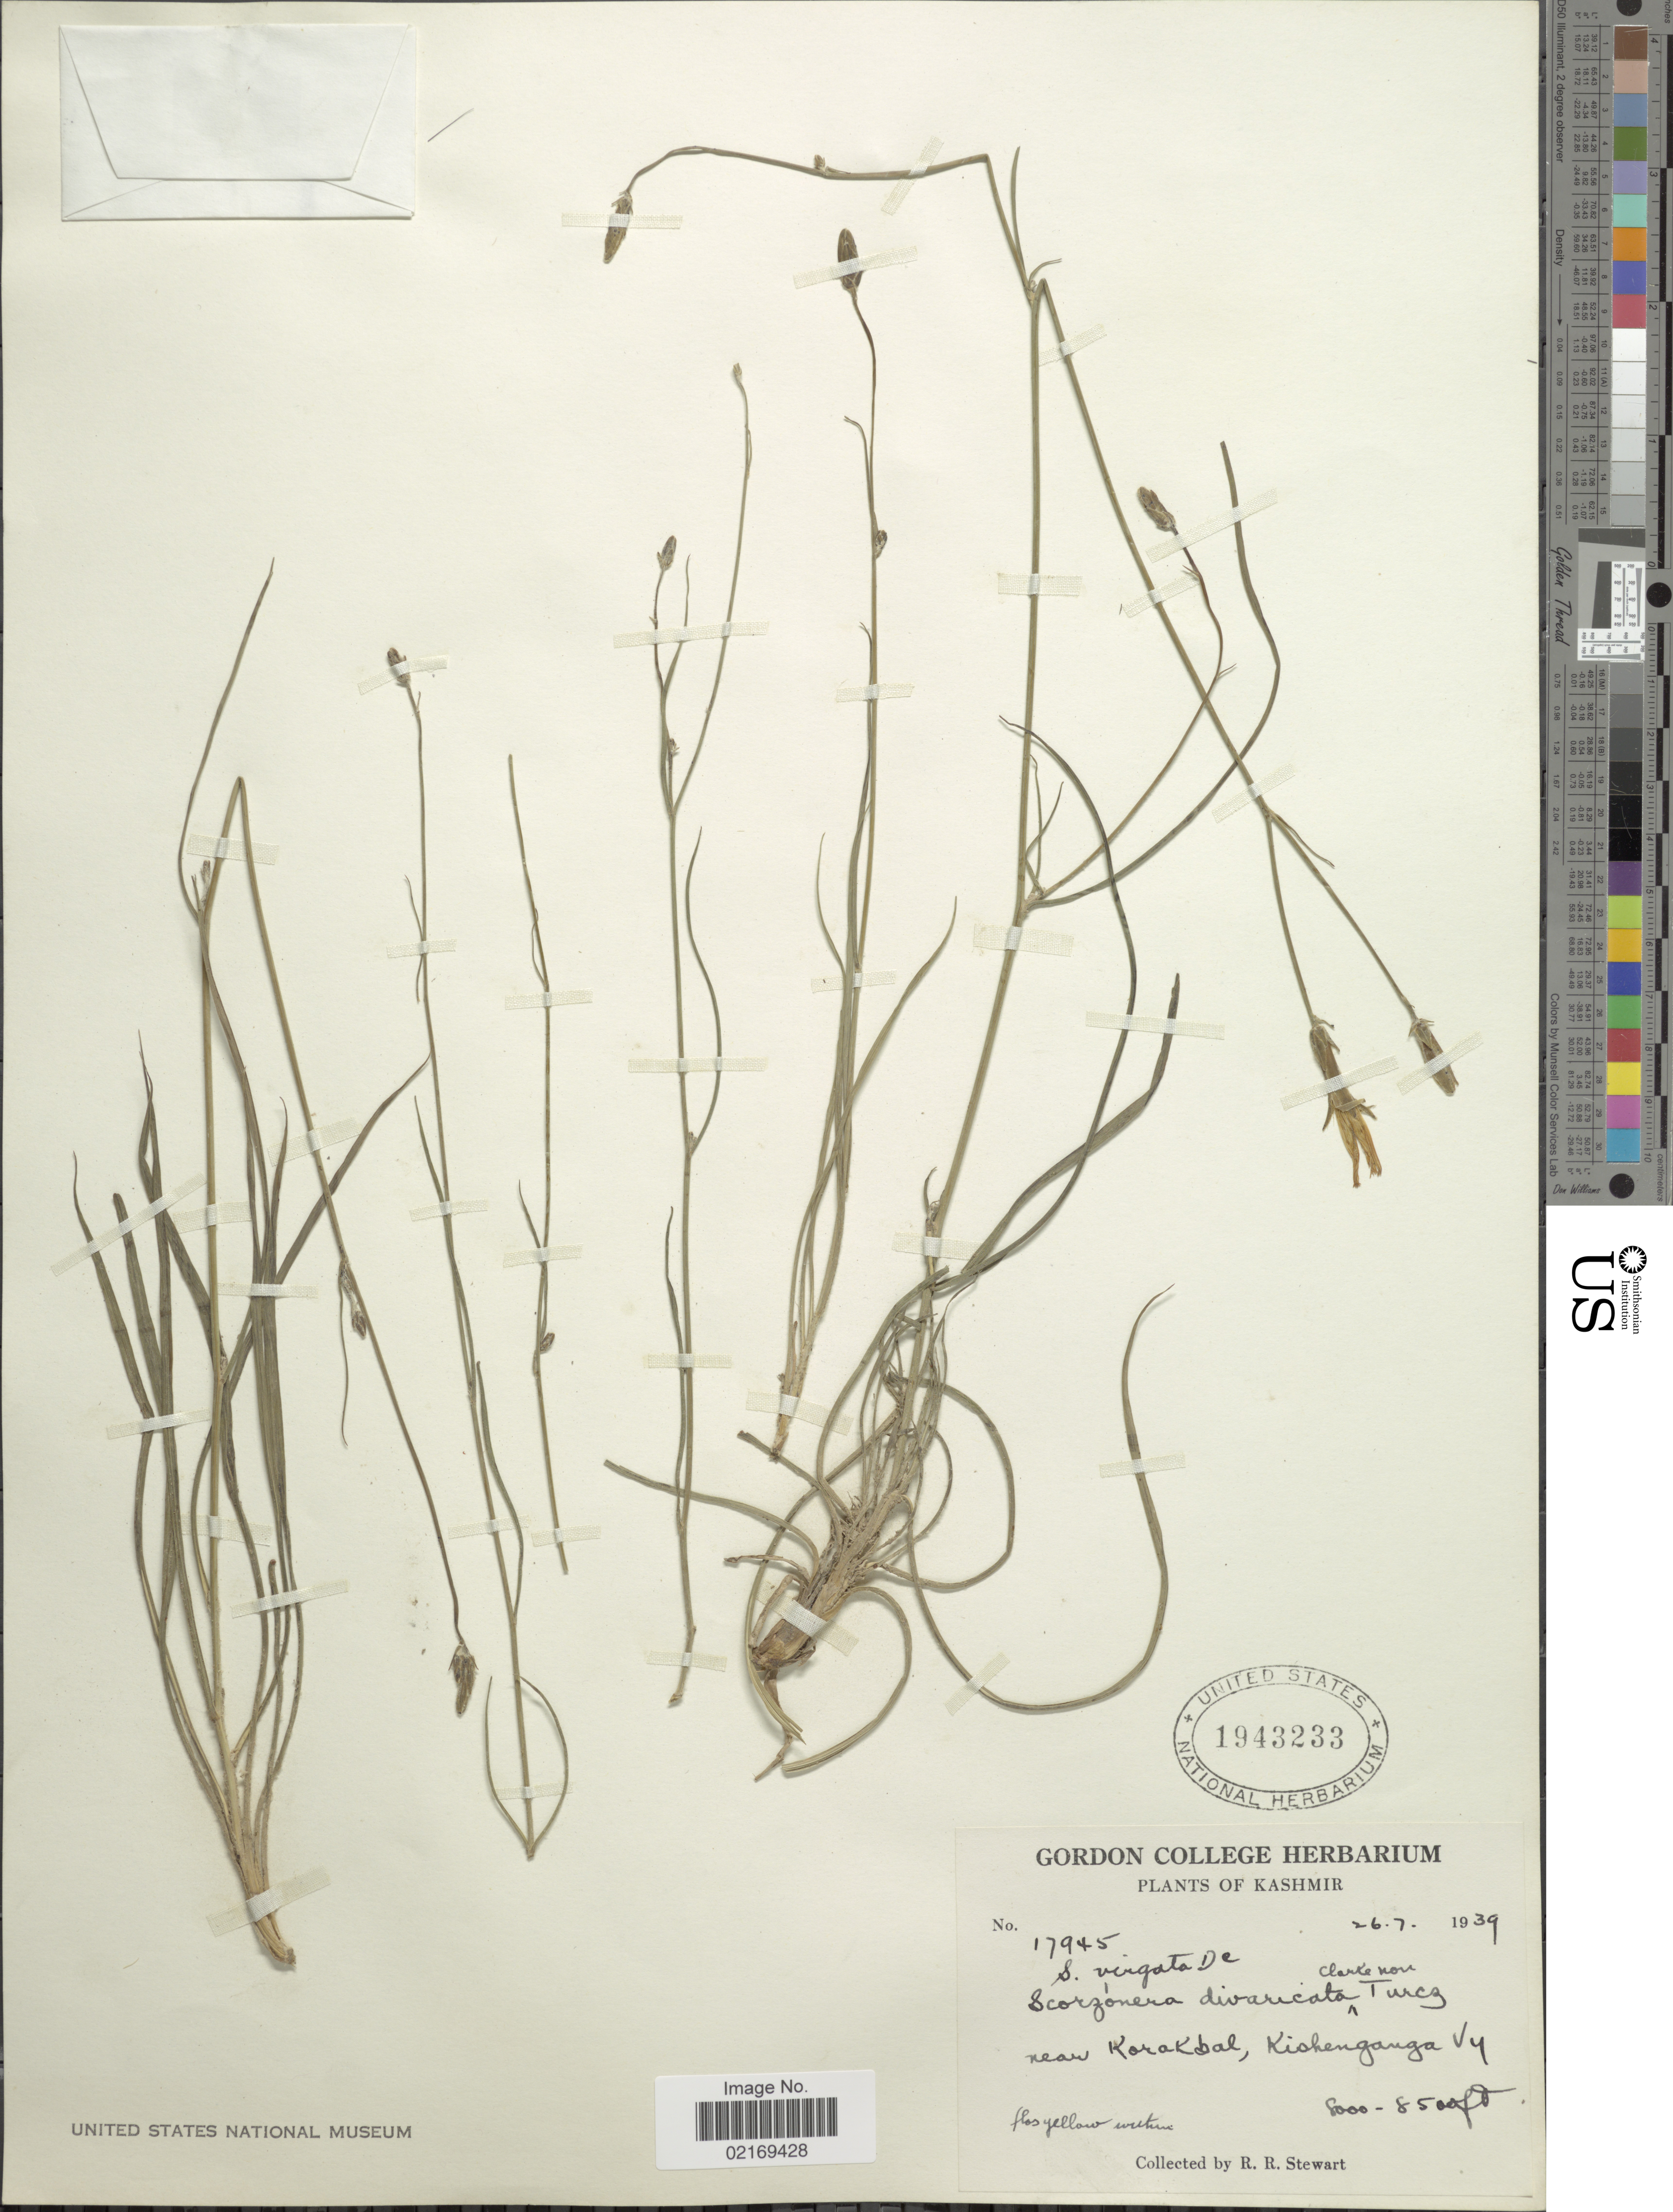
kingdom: Plantae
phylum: Tracheophyta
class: Magnoliopsida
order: Asterales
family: Asteraceae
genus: Scorzonera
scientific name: Scorzonera divaricata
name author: Turcz.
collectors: R. R. Stewart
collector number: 17945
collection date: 1939-07-26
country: India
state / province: Jammu and Kashmir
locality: Kashmir, near Korakbal, Kishenganga Vy.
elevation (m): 2438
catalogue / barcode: US 1943233